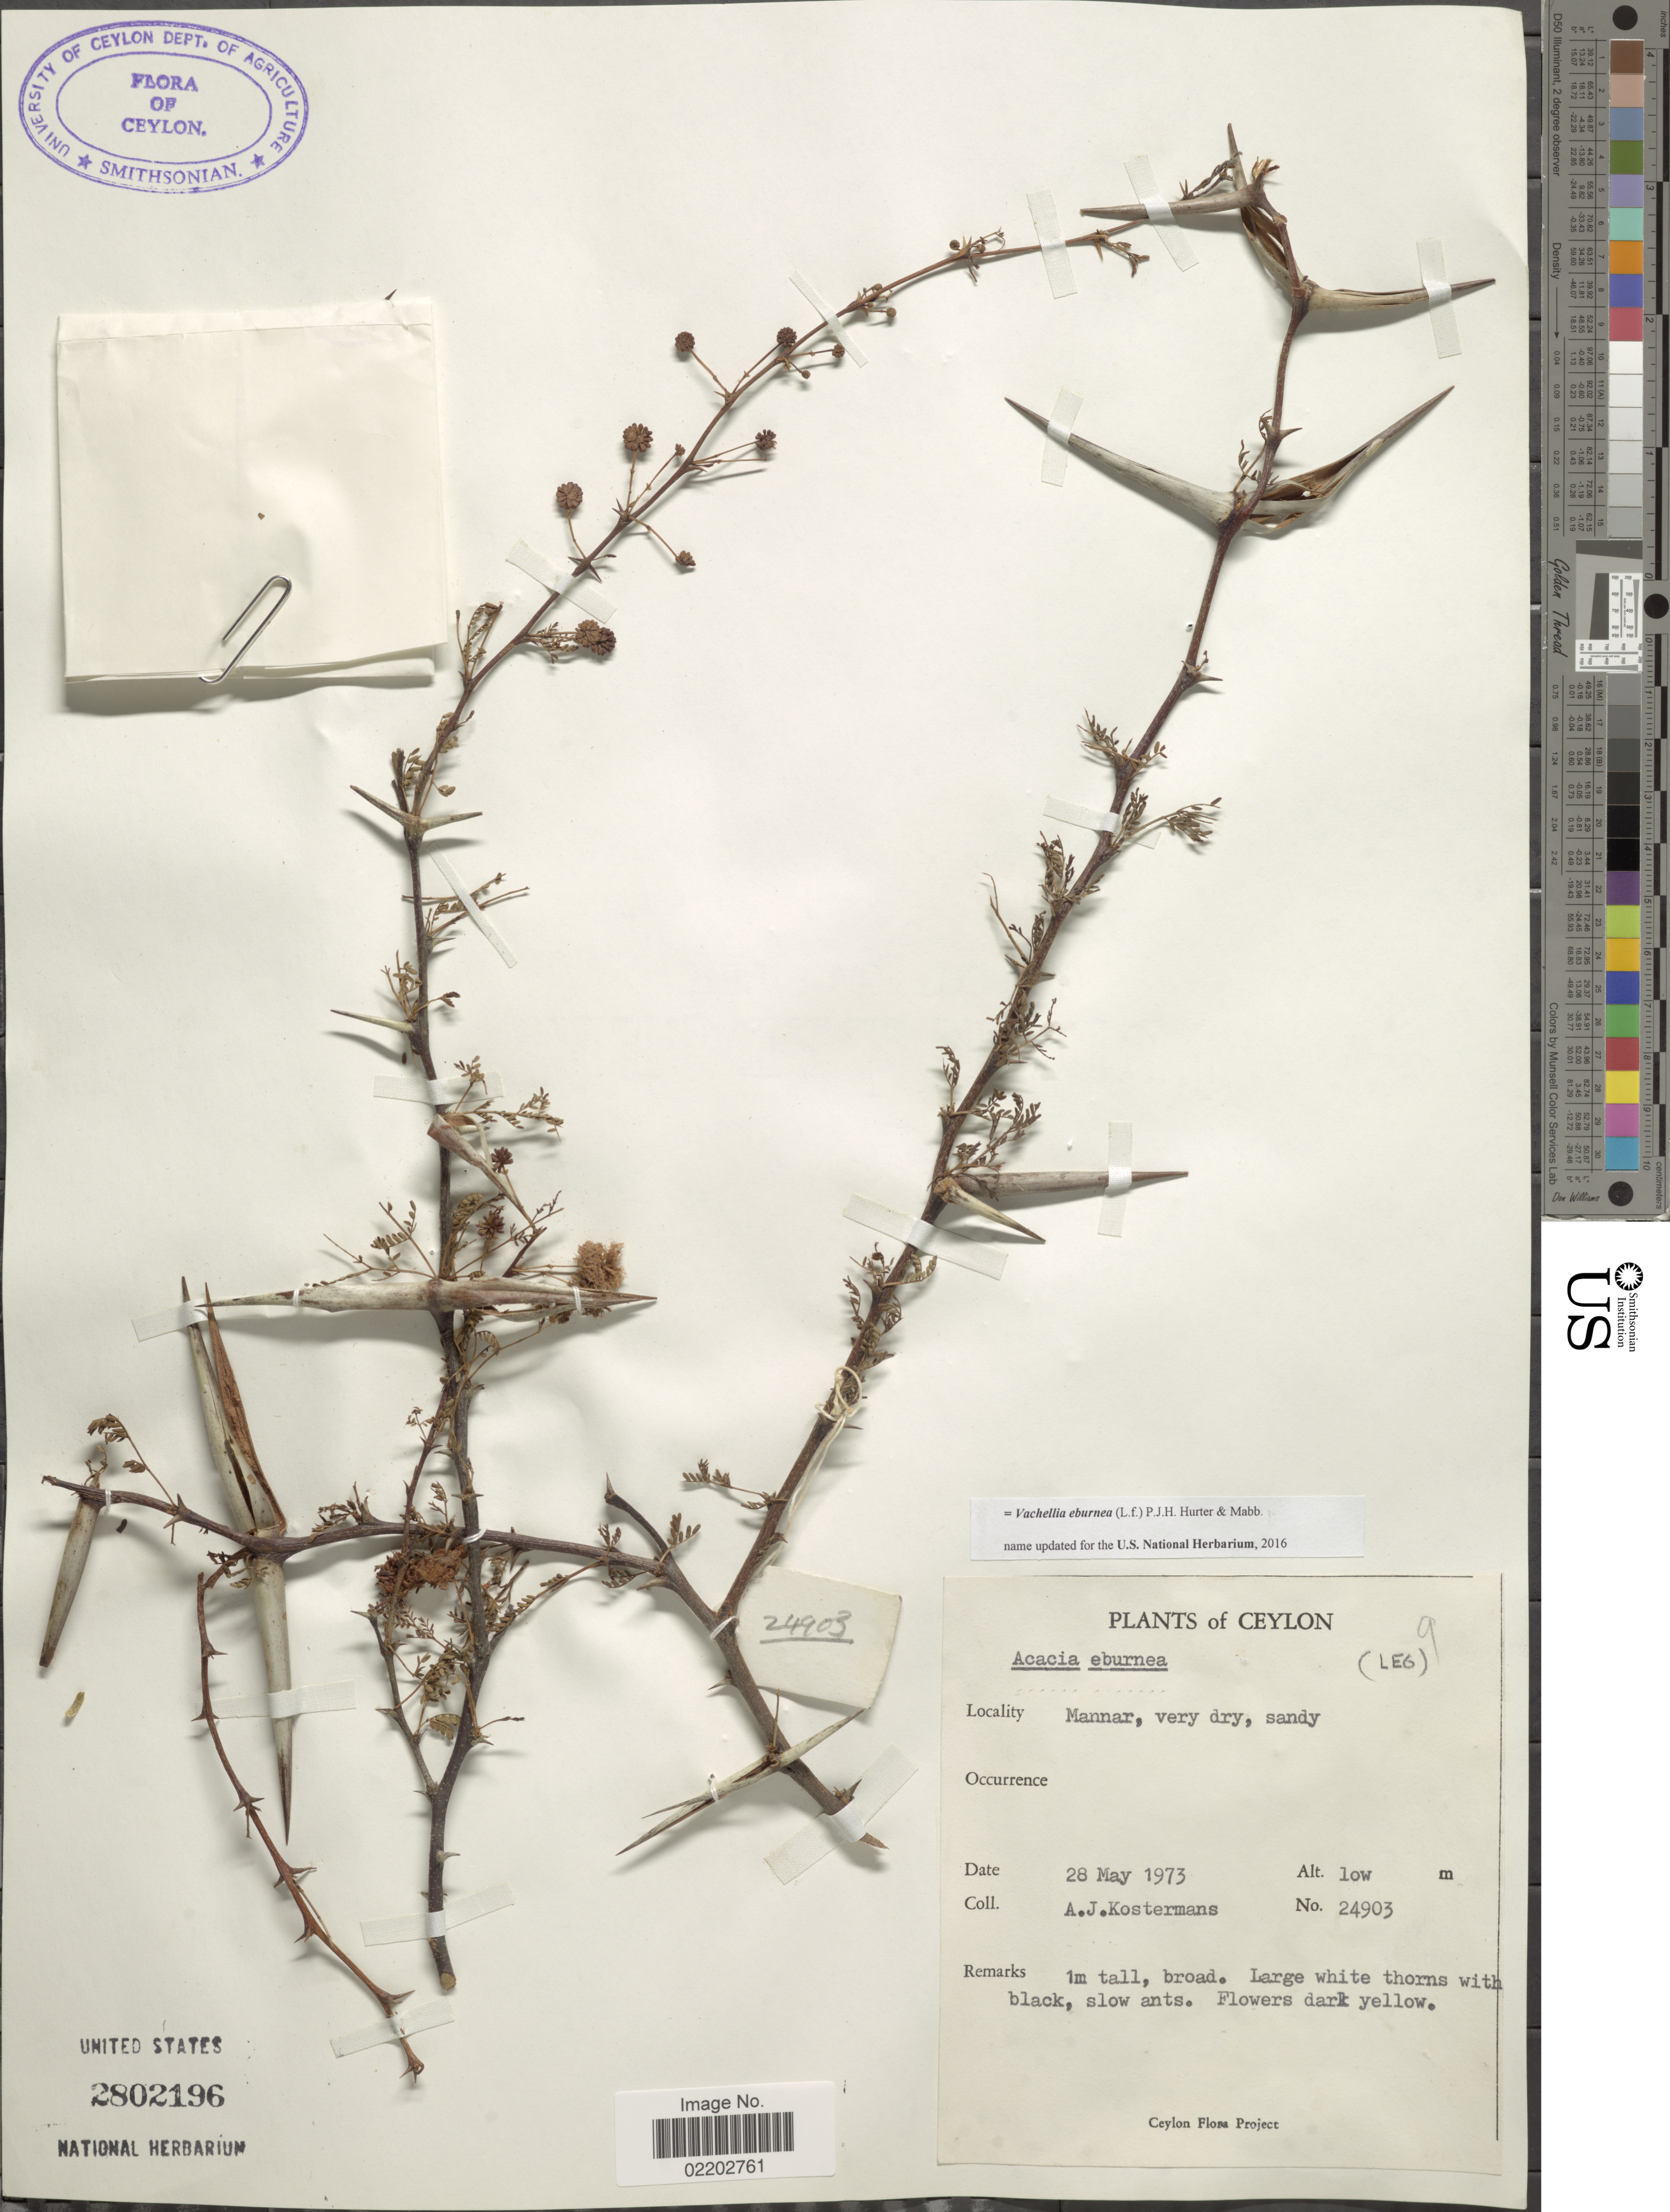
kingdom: Plantae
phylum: Tracheophyta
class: Magnoliopsida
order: Fabales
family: Fabaceae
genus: Vachellia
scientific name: Vachellia eburnea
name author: (L. f.) P.J.H. Hurter & Mabb.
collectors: A. J. G. Kostermans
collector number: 24903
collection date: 1973-05-28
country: Sri Lanka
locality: Ceylon, Mannar, very dry, sandy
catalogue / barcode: US 2802196